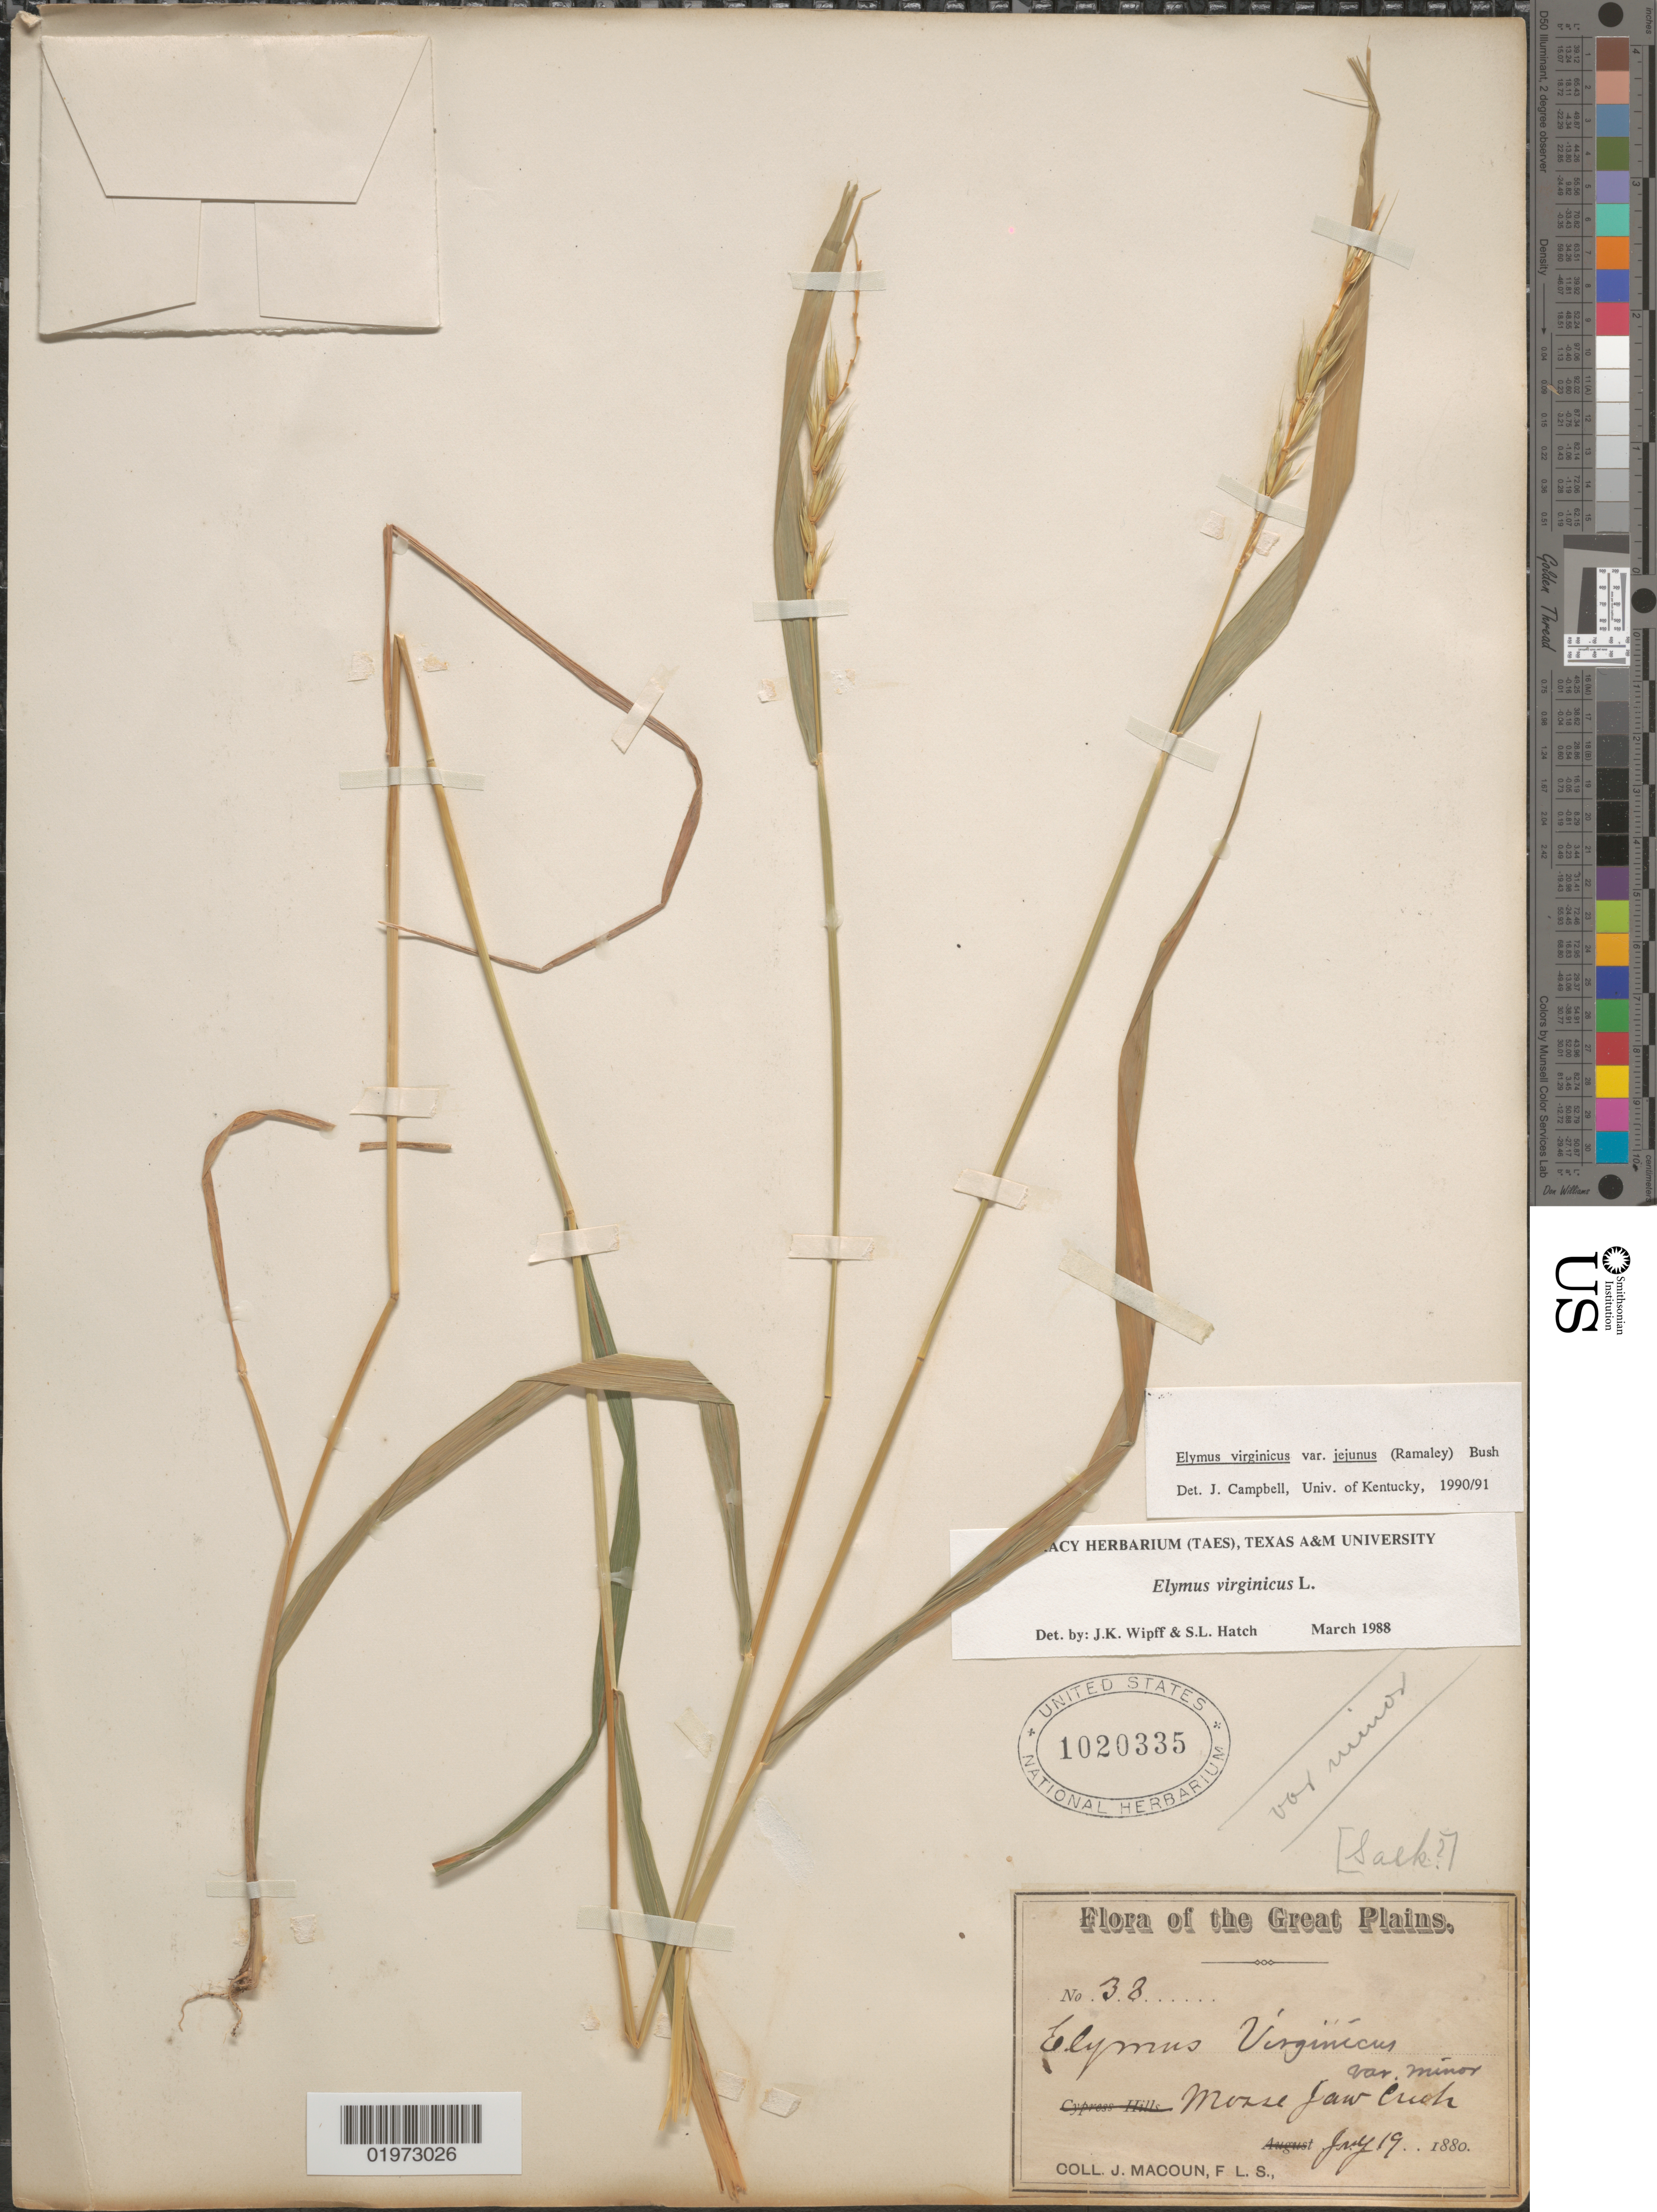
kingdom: Plantae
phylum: Tracheophyta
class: Liliopsida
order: Poales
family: Poaceae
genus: Elymus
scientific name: Elymus virginicus var. virginicus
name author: L.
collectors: J. Macoun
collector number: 38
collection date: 1880-07-19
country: Canada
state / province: Saskatchewan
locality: The Great Plains. Salk [unsure placement] Moose Jaw Creek.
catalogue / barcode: US 1020335